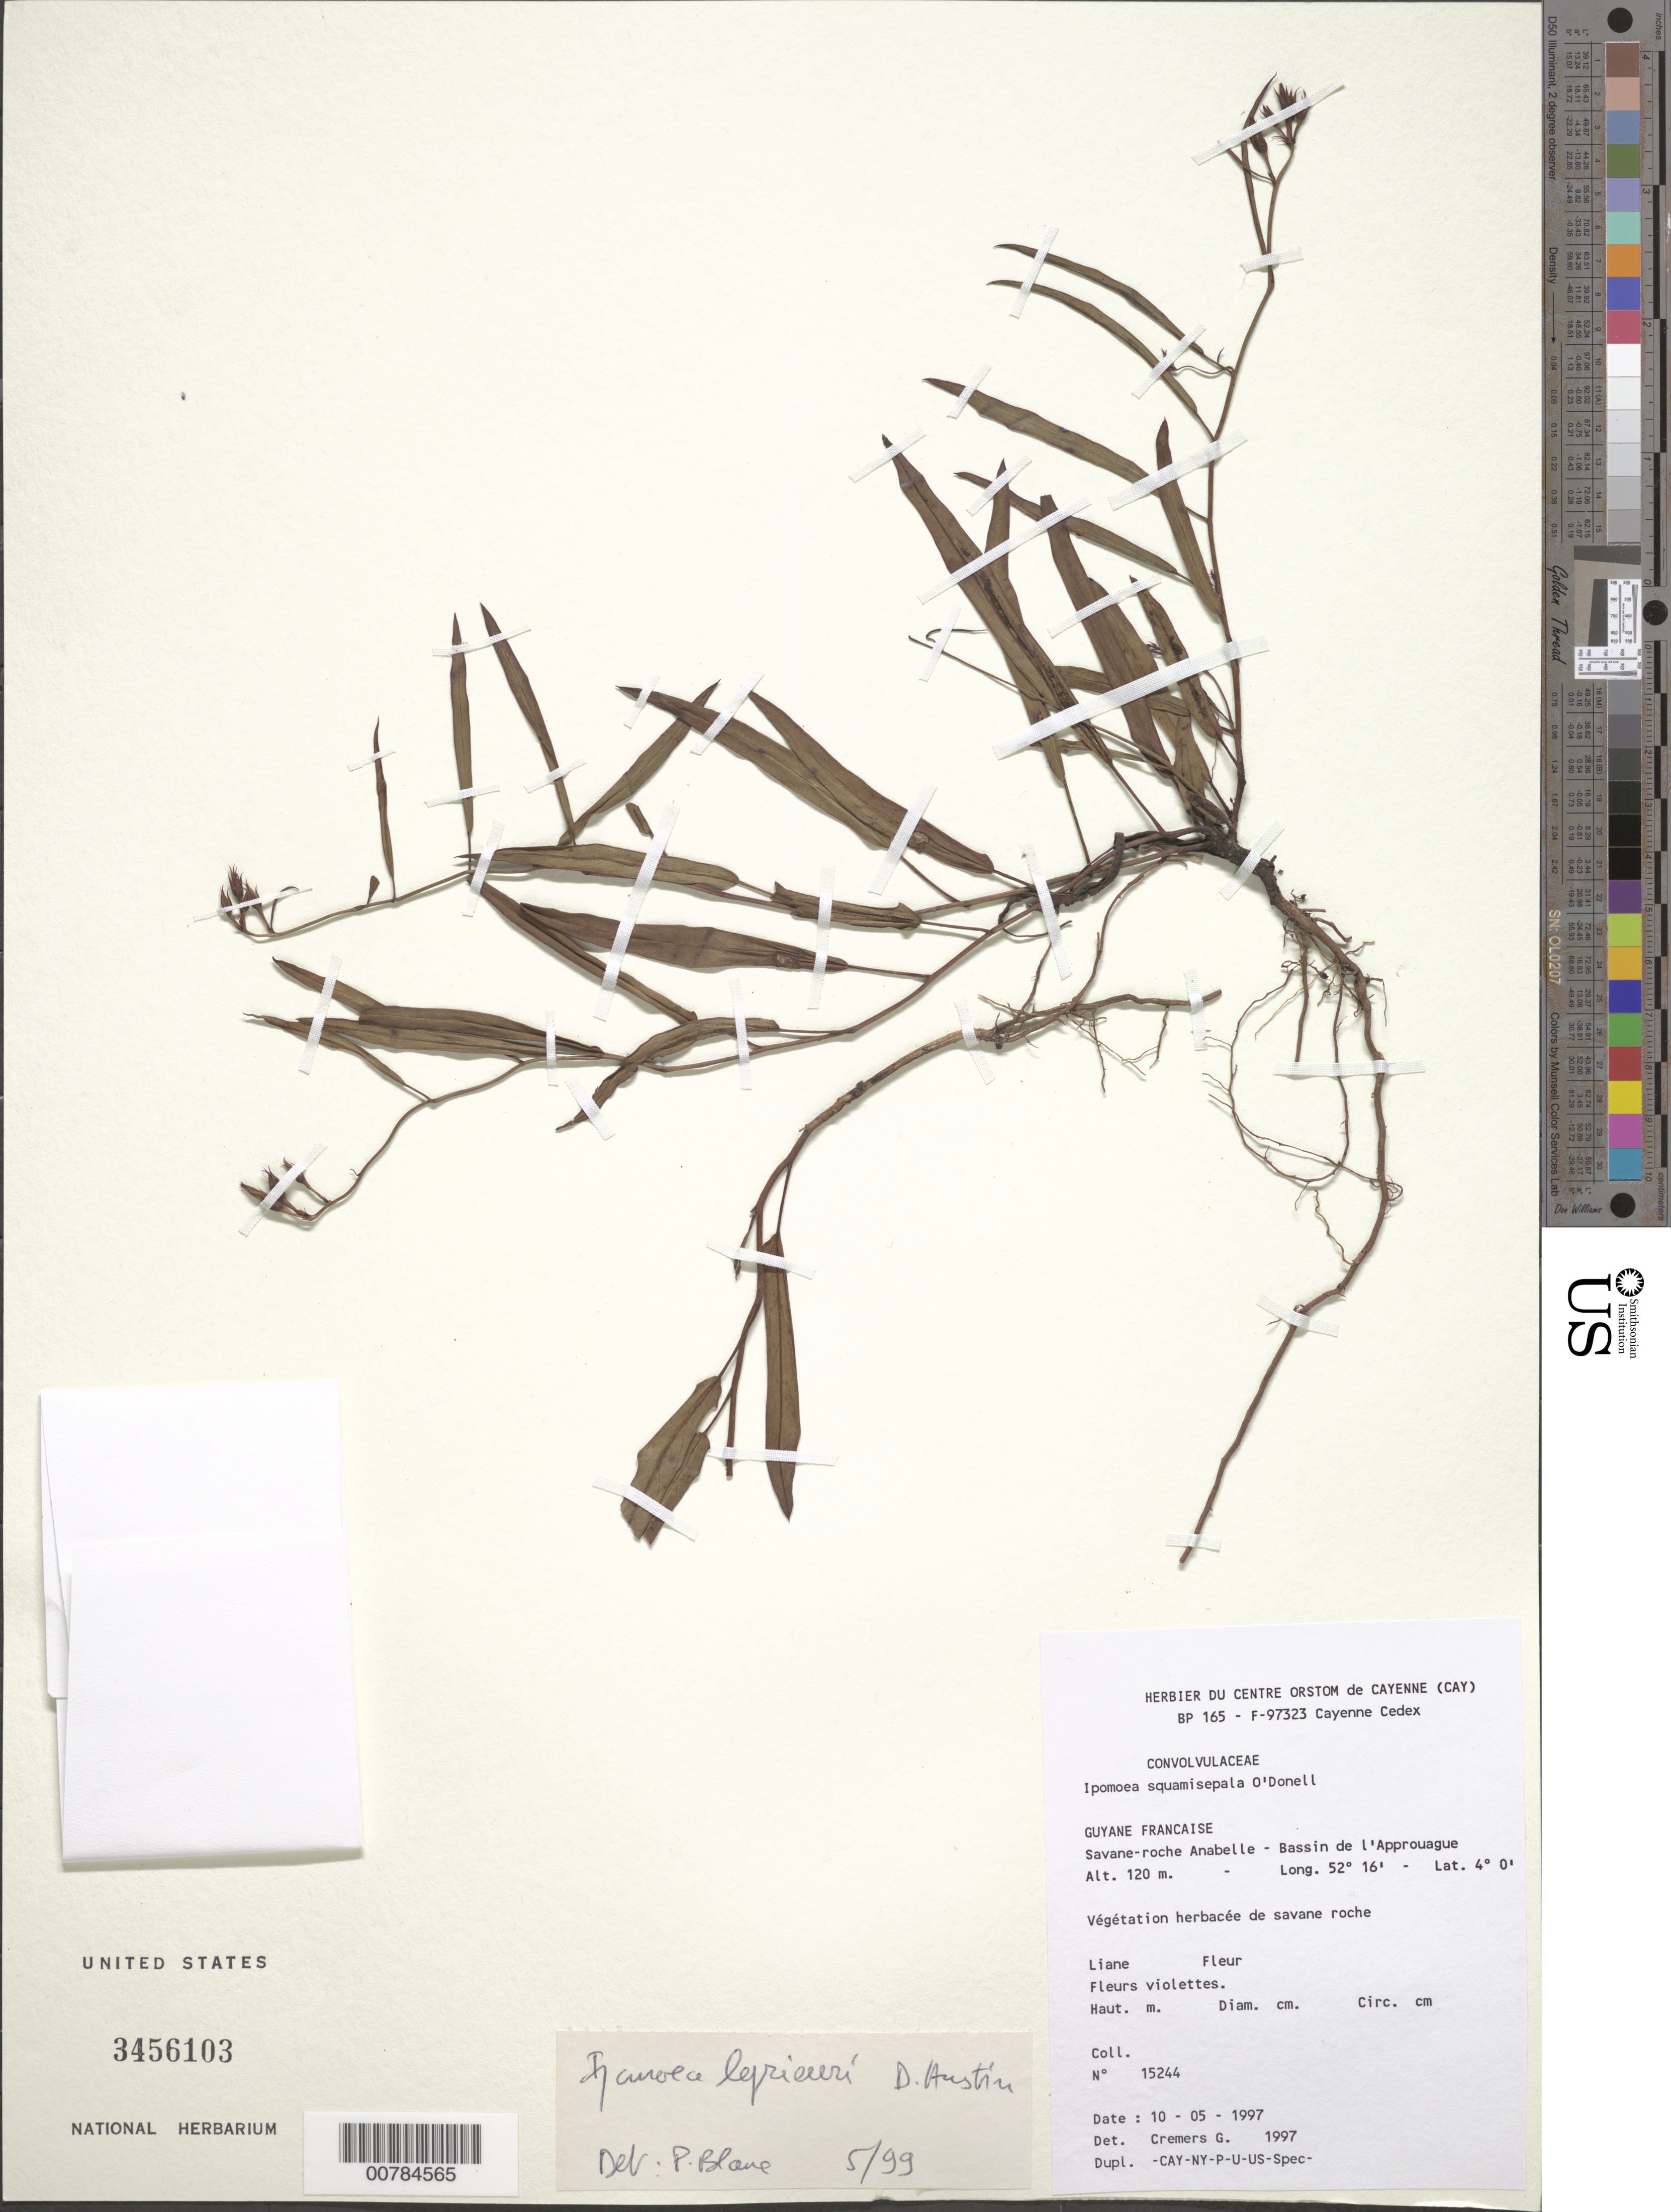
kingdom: Plantae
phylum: Tracheophyta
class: Magnoliopsida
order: Solanales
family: Convolvulaceae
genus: Ipomoea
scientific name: Ipomoea leprieurii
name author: D.F. Austin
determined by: Blanc, P.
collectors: G. Cremers & J.-J. de Granville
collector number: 15244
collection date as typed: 10-May-97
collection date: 1997-05-10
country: French Guiana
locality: Savane Roche Anabelle, Bassin de l'Approuague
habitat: Vegetation herbacée de savane roche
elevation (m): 120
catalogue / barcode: US 3456103